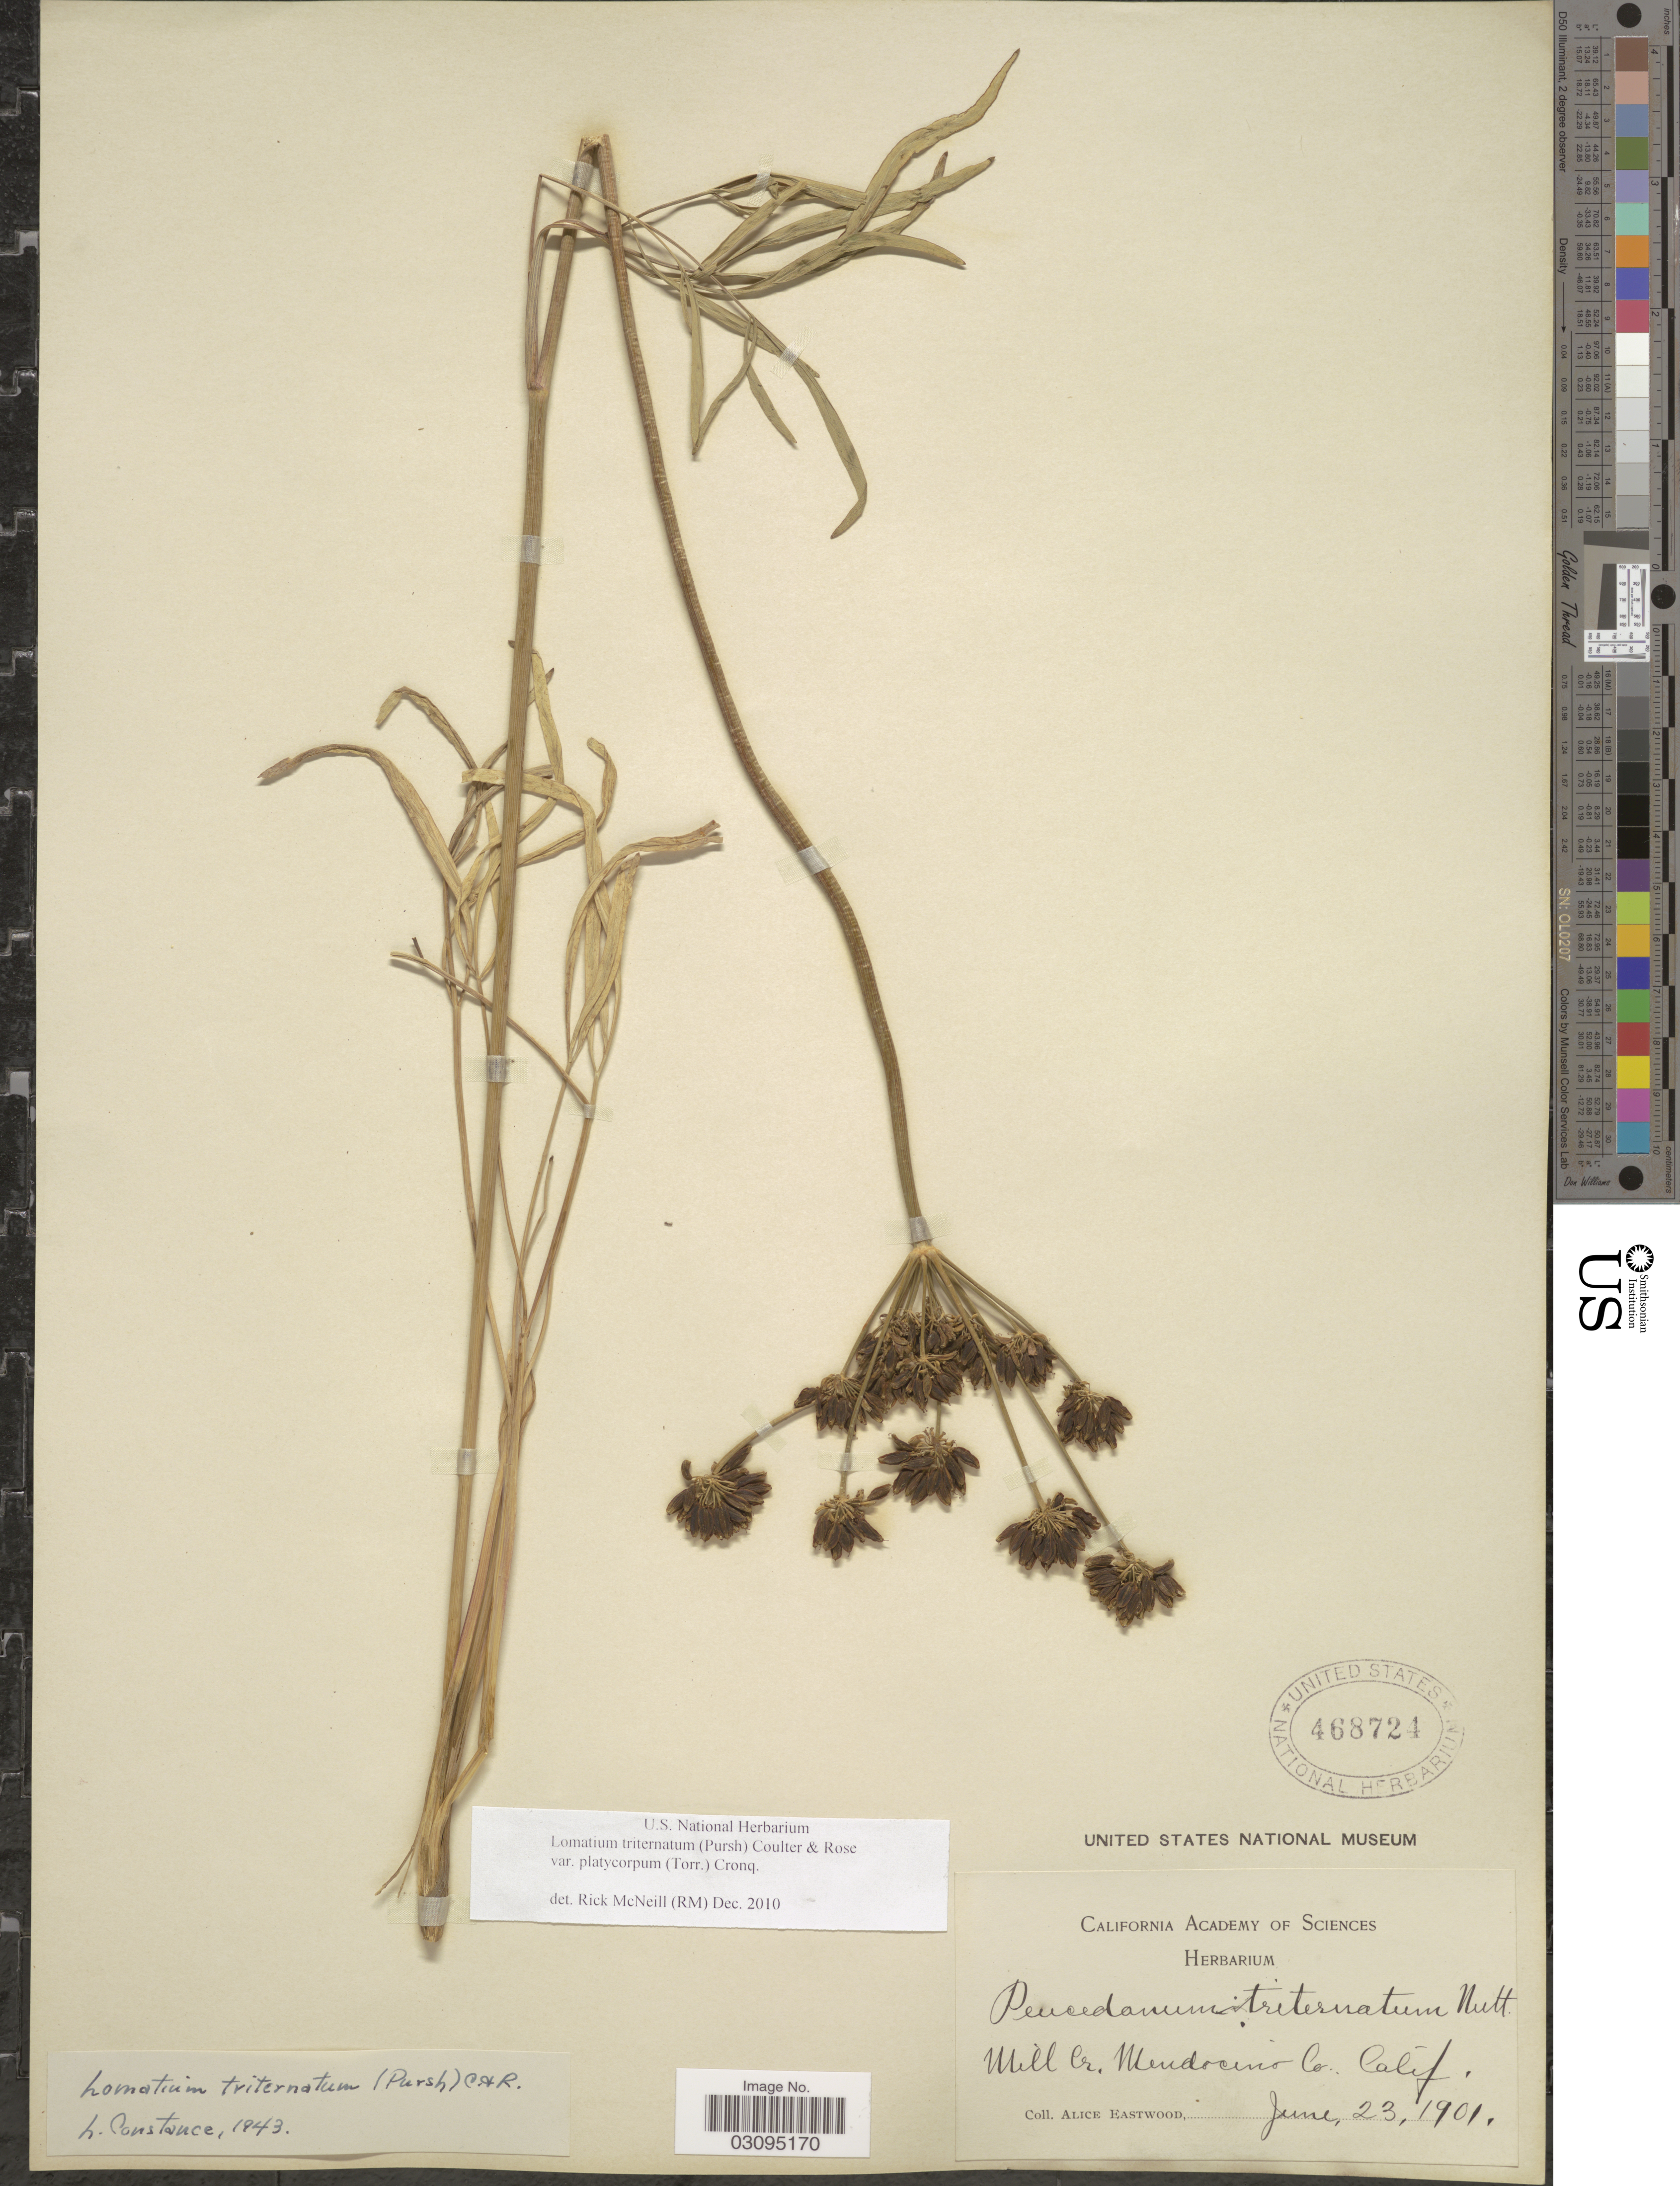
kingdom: Plantae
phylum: Tracheophyta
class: Magnoliopsida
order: Apiales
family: Apiaceae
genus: Lomatium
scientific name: Lomatium triternatum var. platycarpum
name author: (Torr.) B. Boivin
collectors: A. Eastwood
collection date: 1901-06-23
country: United States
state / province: California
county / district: Mendocino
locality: Mill Cr., Mendocino Co.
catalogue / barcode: US 468724